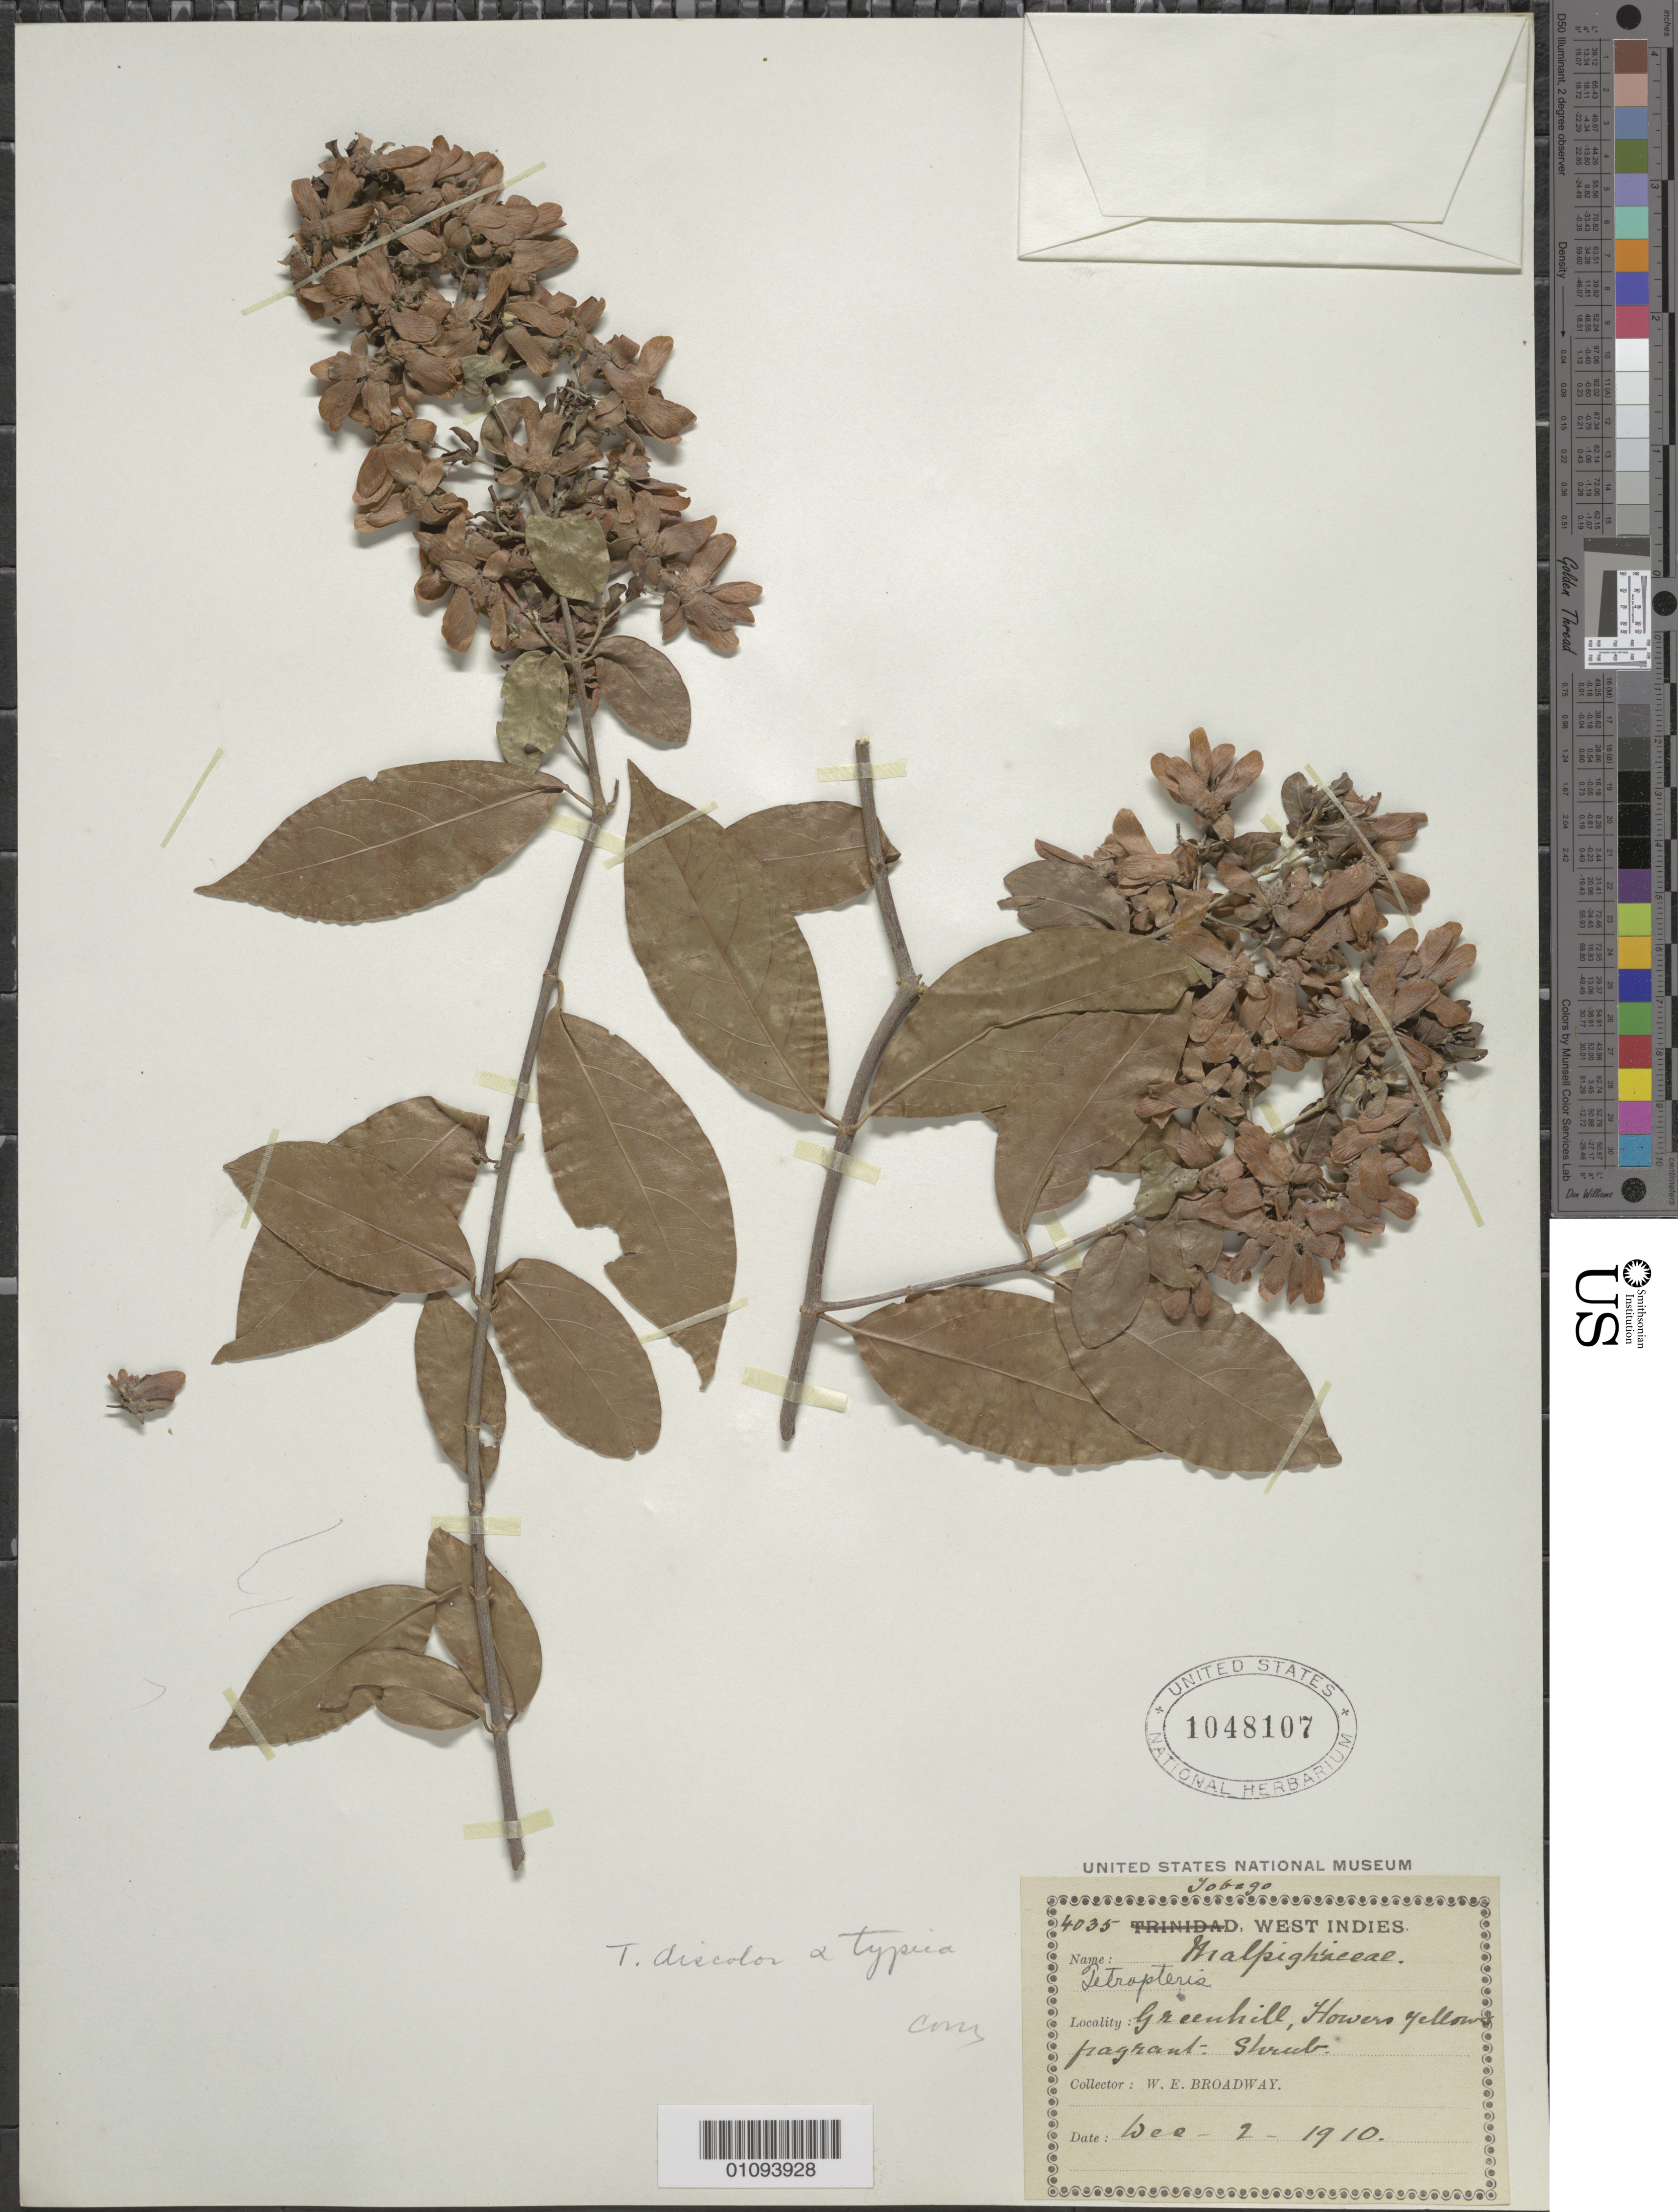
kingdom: Plantae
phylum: Tracheophyta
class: Magnoliopsida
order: Malpighiales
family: Malpighiaceae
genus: Tetrapterys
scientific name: Tetrapterys discolor var. typica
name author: Nied.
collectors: W. E. Broadway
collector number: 4035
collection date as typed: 02 Dec 1910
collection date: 1910-12-02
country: Trinidad and Tobago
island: Tobago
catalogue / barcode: US 1048107